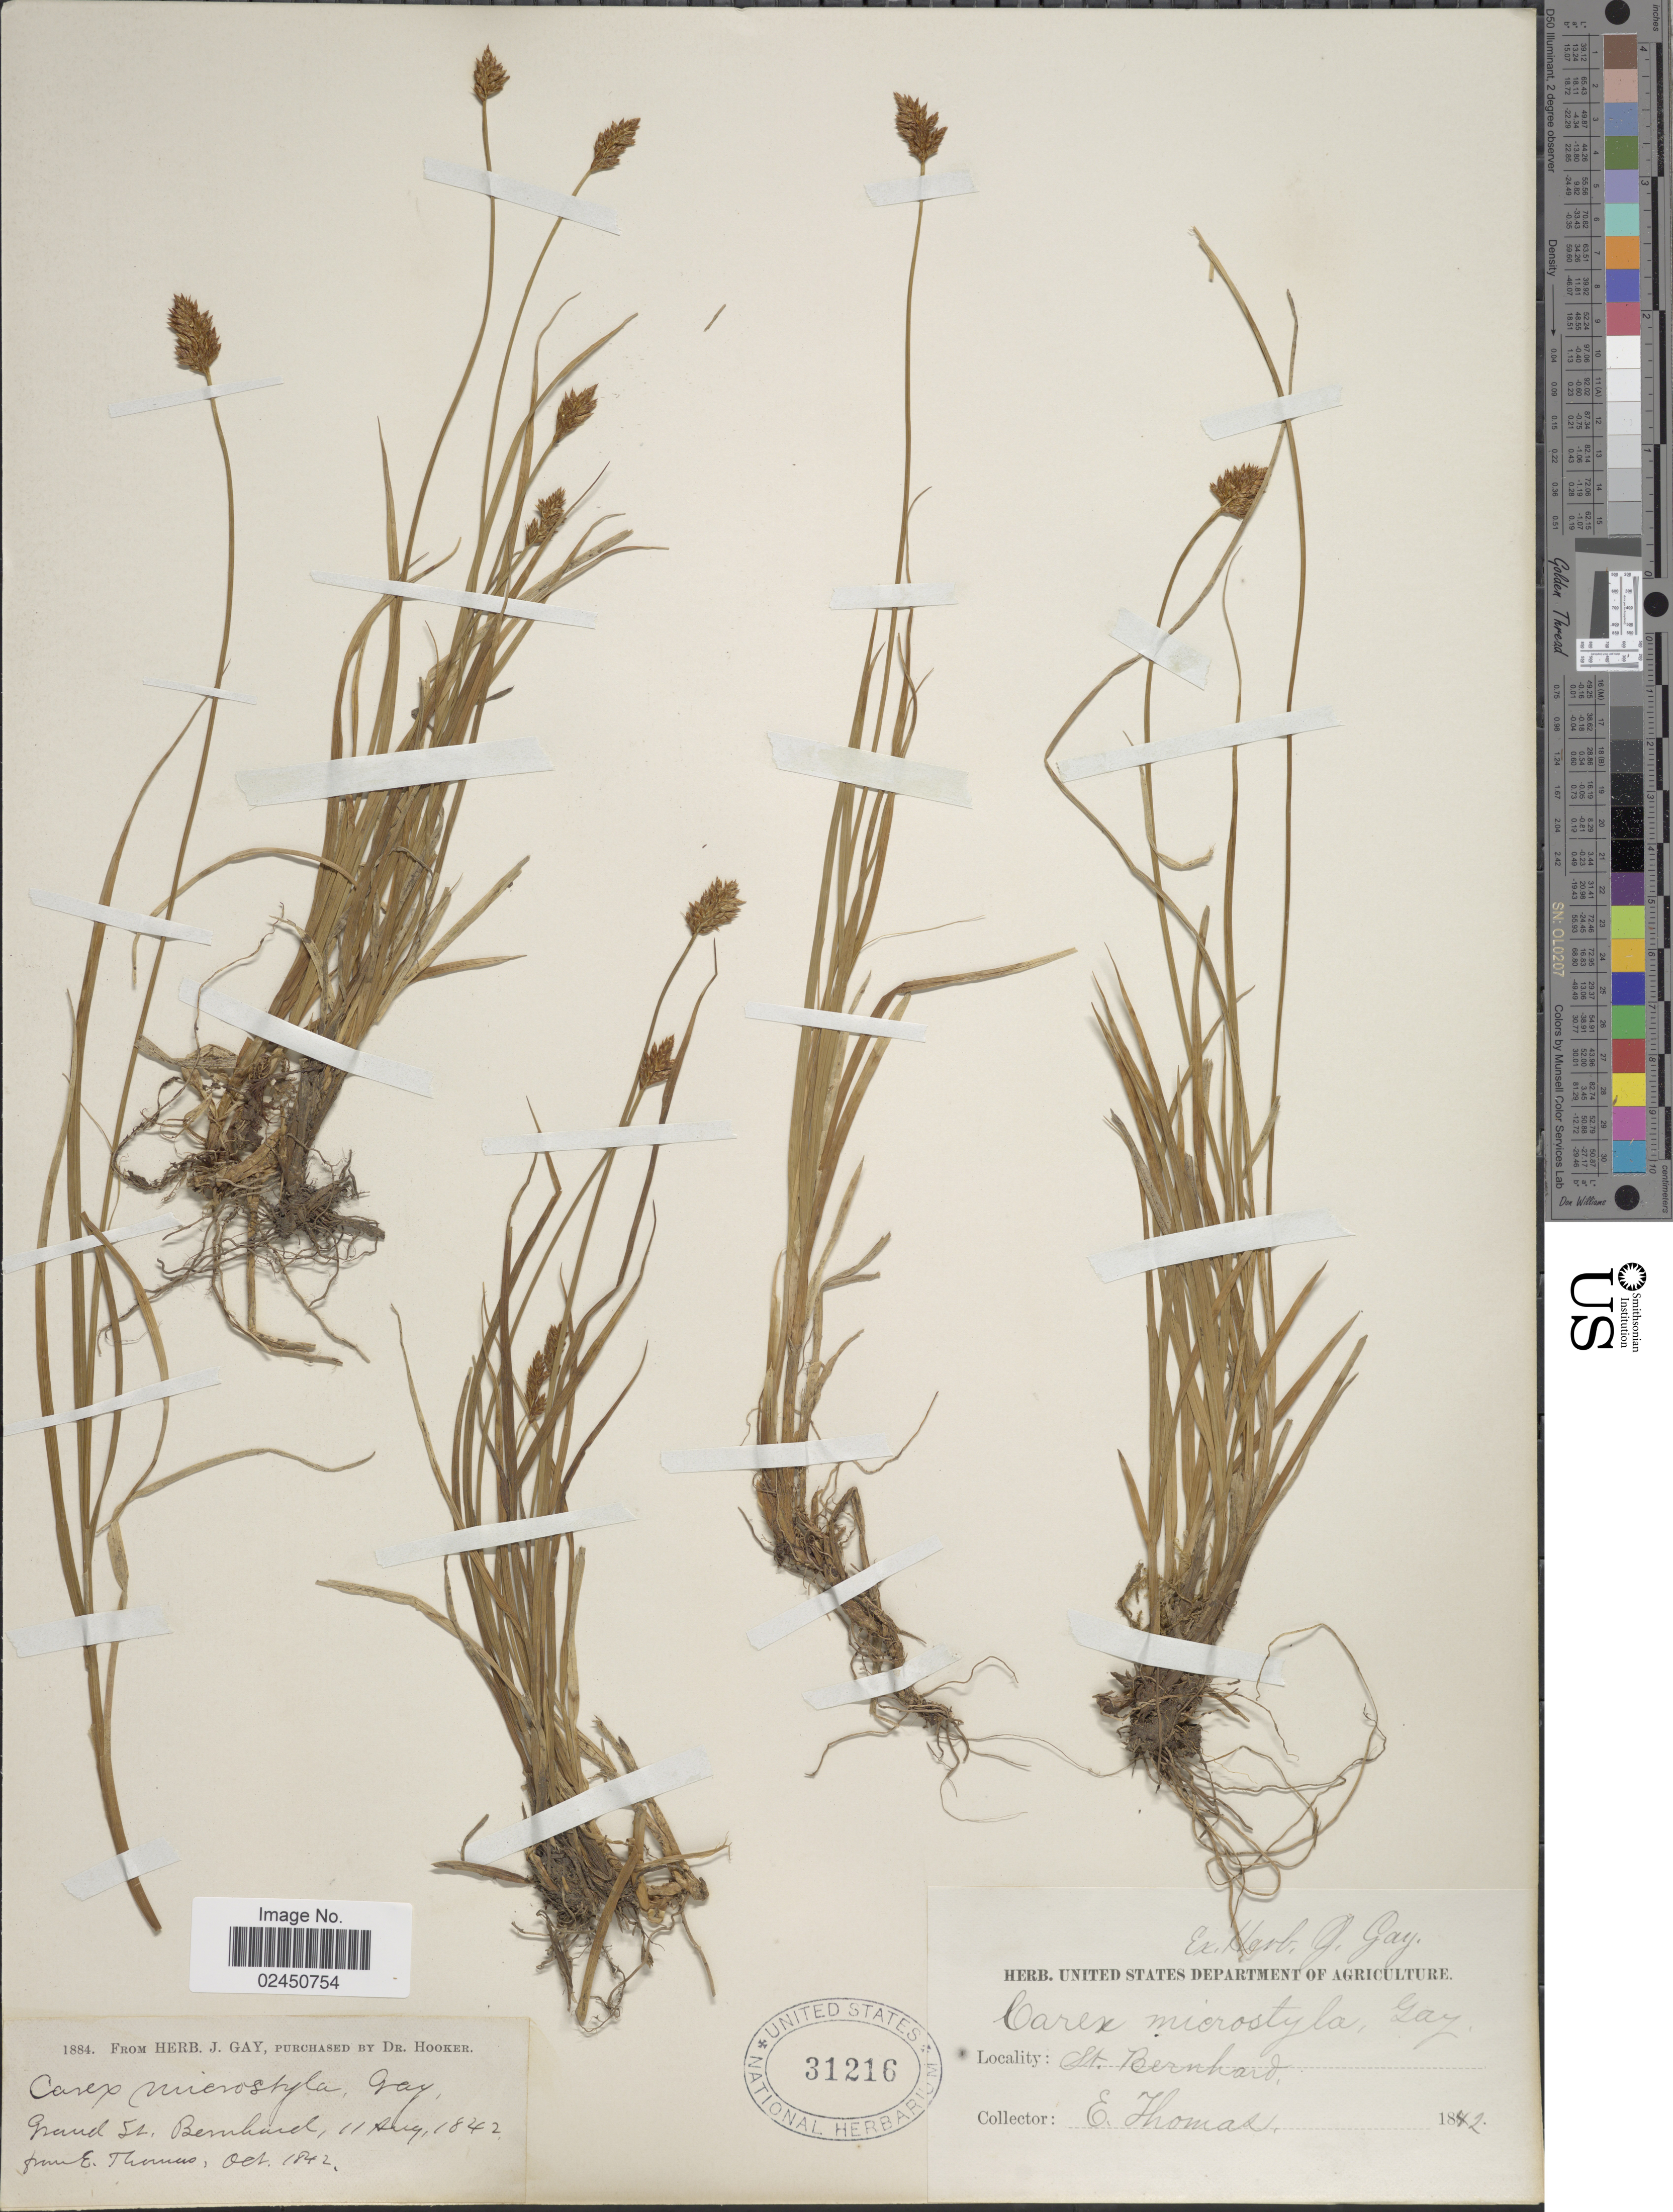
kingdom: Plantae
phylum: Tracheophyta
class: Liliopsida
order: Poales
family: Cyperaceae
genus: Carex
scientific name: Carex x microstyla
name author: J. Gay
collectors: E. Thomas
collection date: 1842-08-11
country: Switzerland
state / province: Valais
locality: Grand St. Bernhard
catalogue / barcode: US 31216